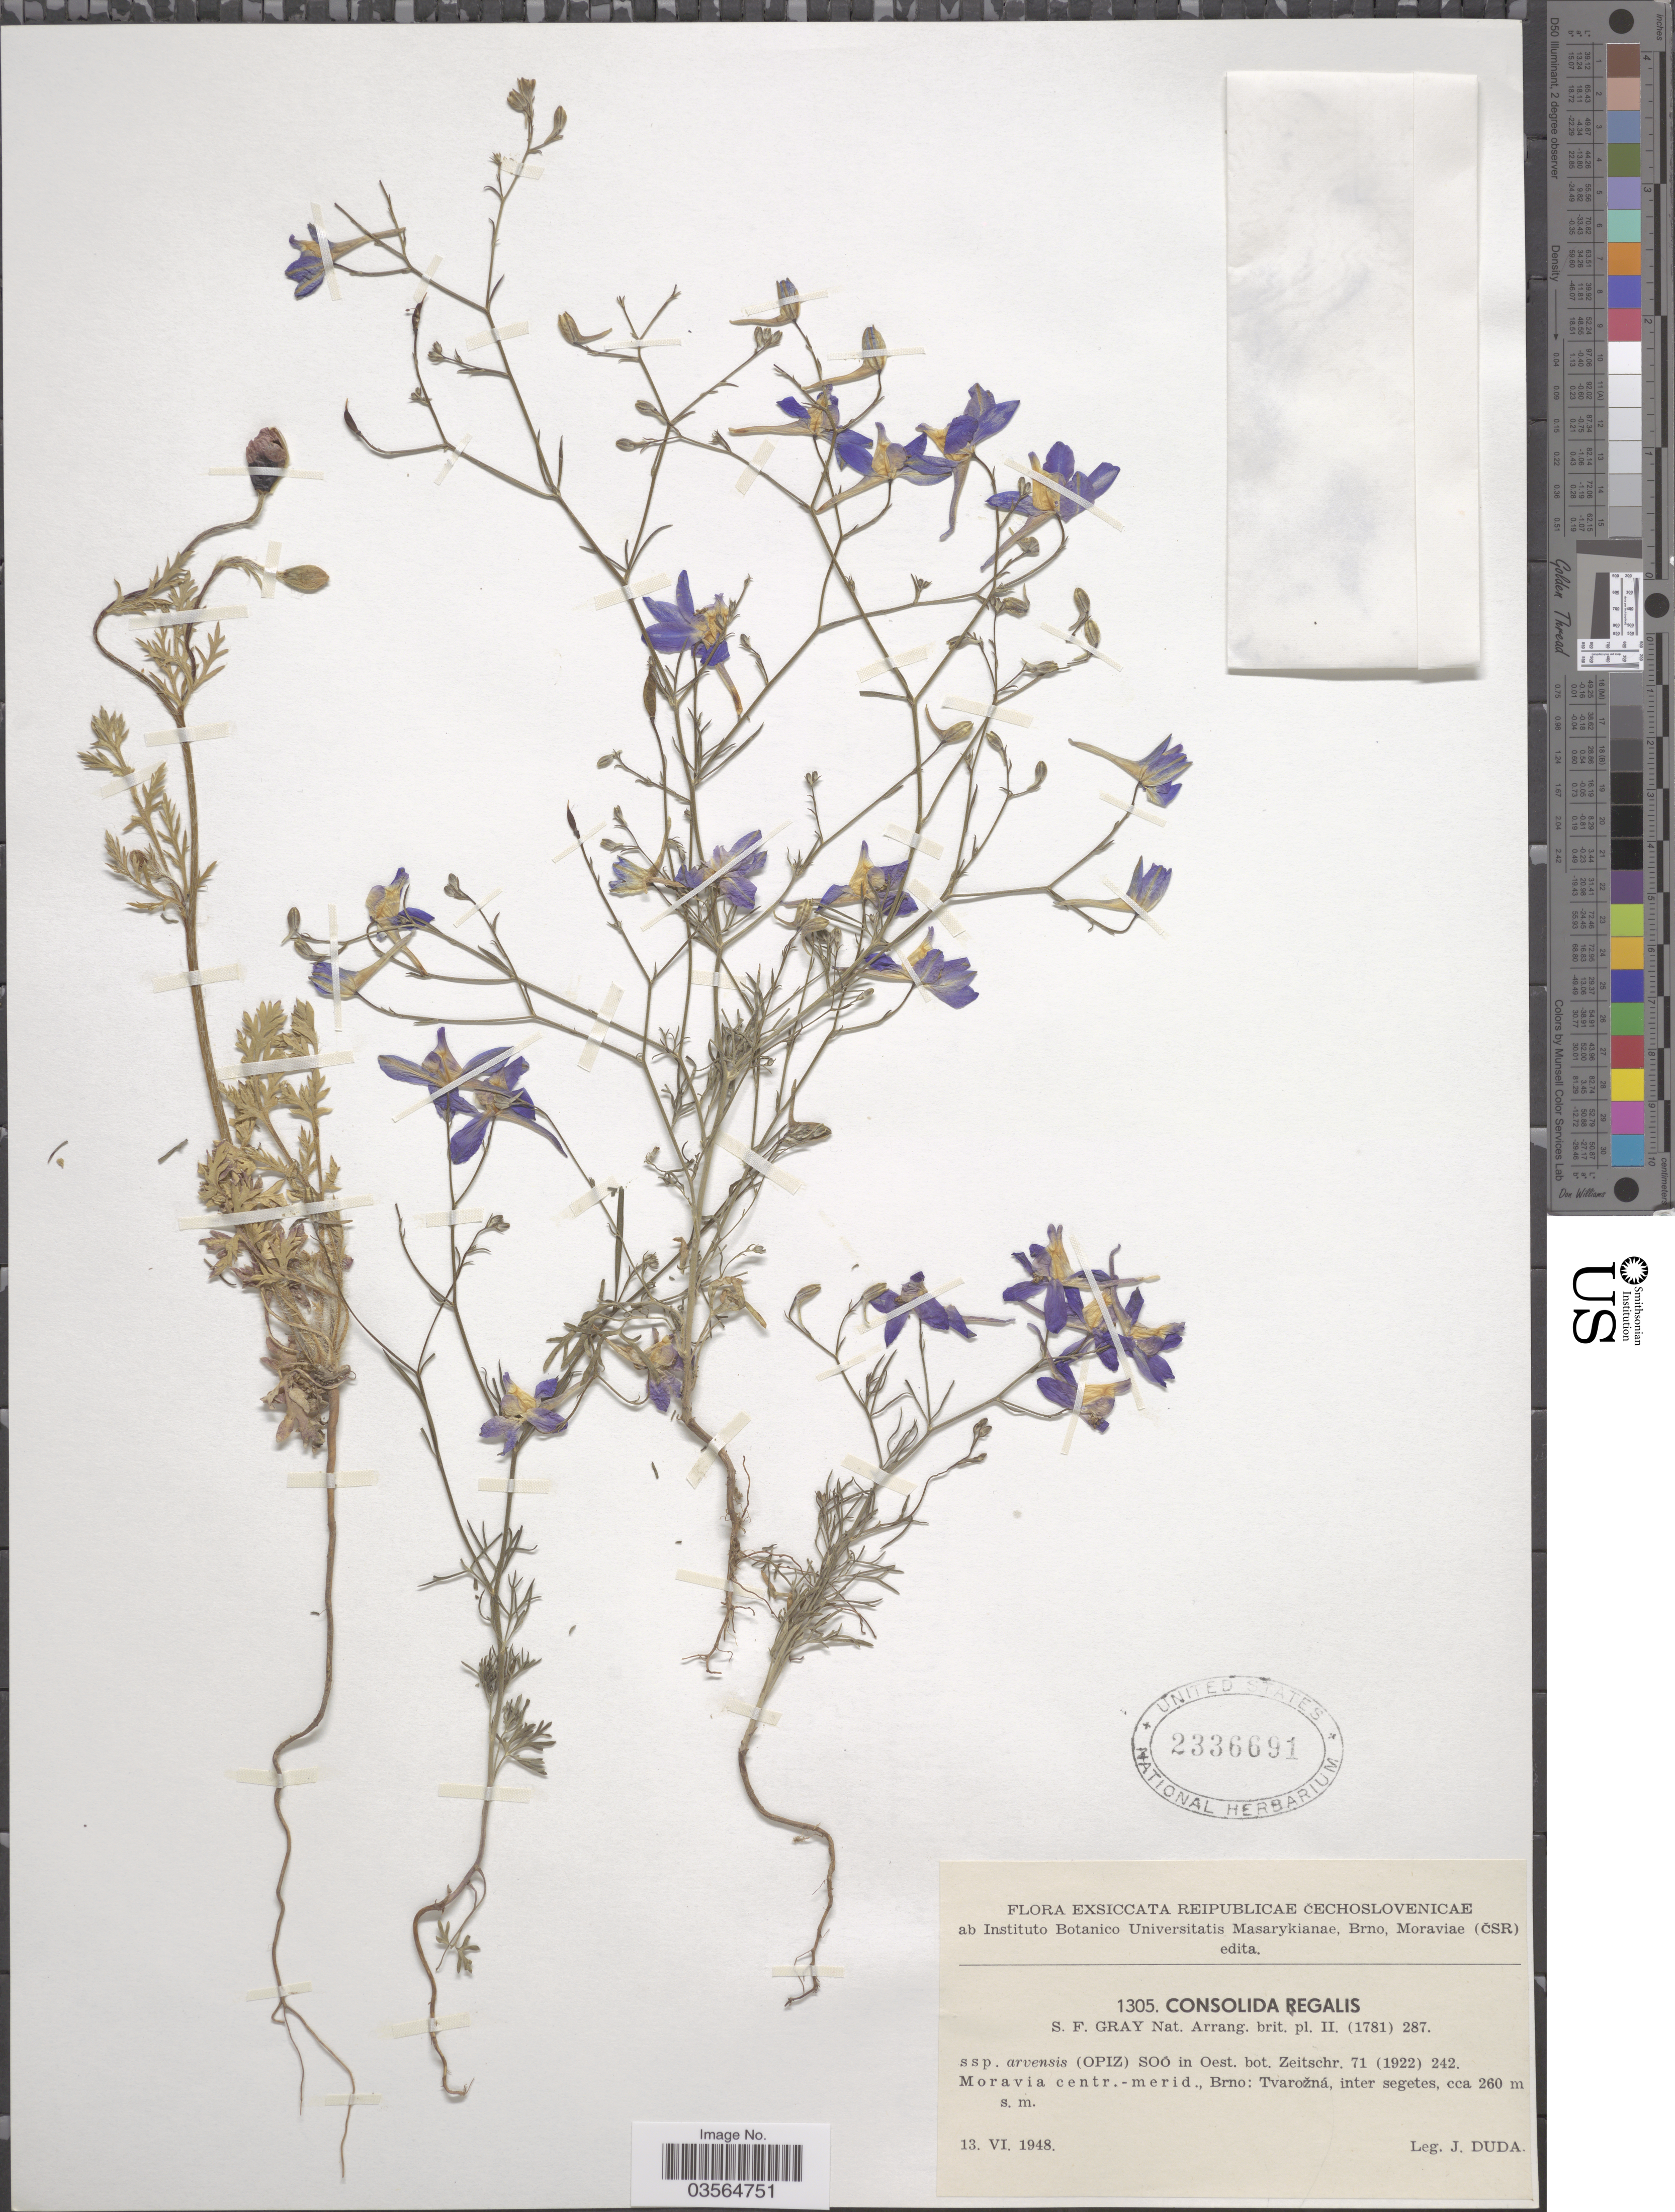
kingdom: Plantae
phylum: Tracheophyta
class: Magnoliopsida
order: Ranunculales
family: Ranunculaceae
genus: Delphinium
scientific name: Delphinium consolida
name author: L.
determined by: Du Pasquier, P.-E.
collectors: J. Duda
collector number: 1305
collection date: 1948-06-13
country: Czechia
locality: Reipublicae Čechoslovenicae. Moravia centr.-merid., Brno: Tvarožná, inter segetes.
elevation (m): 260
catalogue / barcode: US 2336691